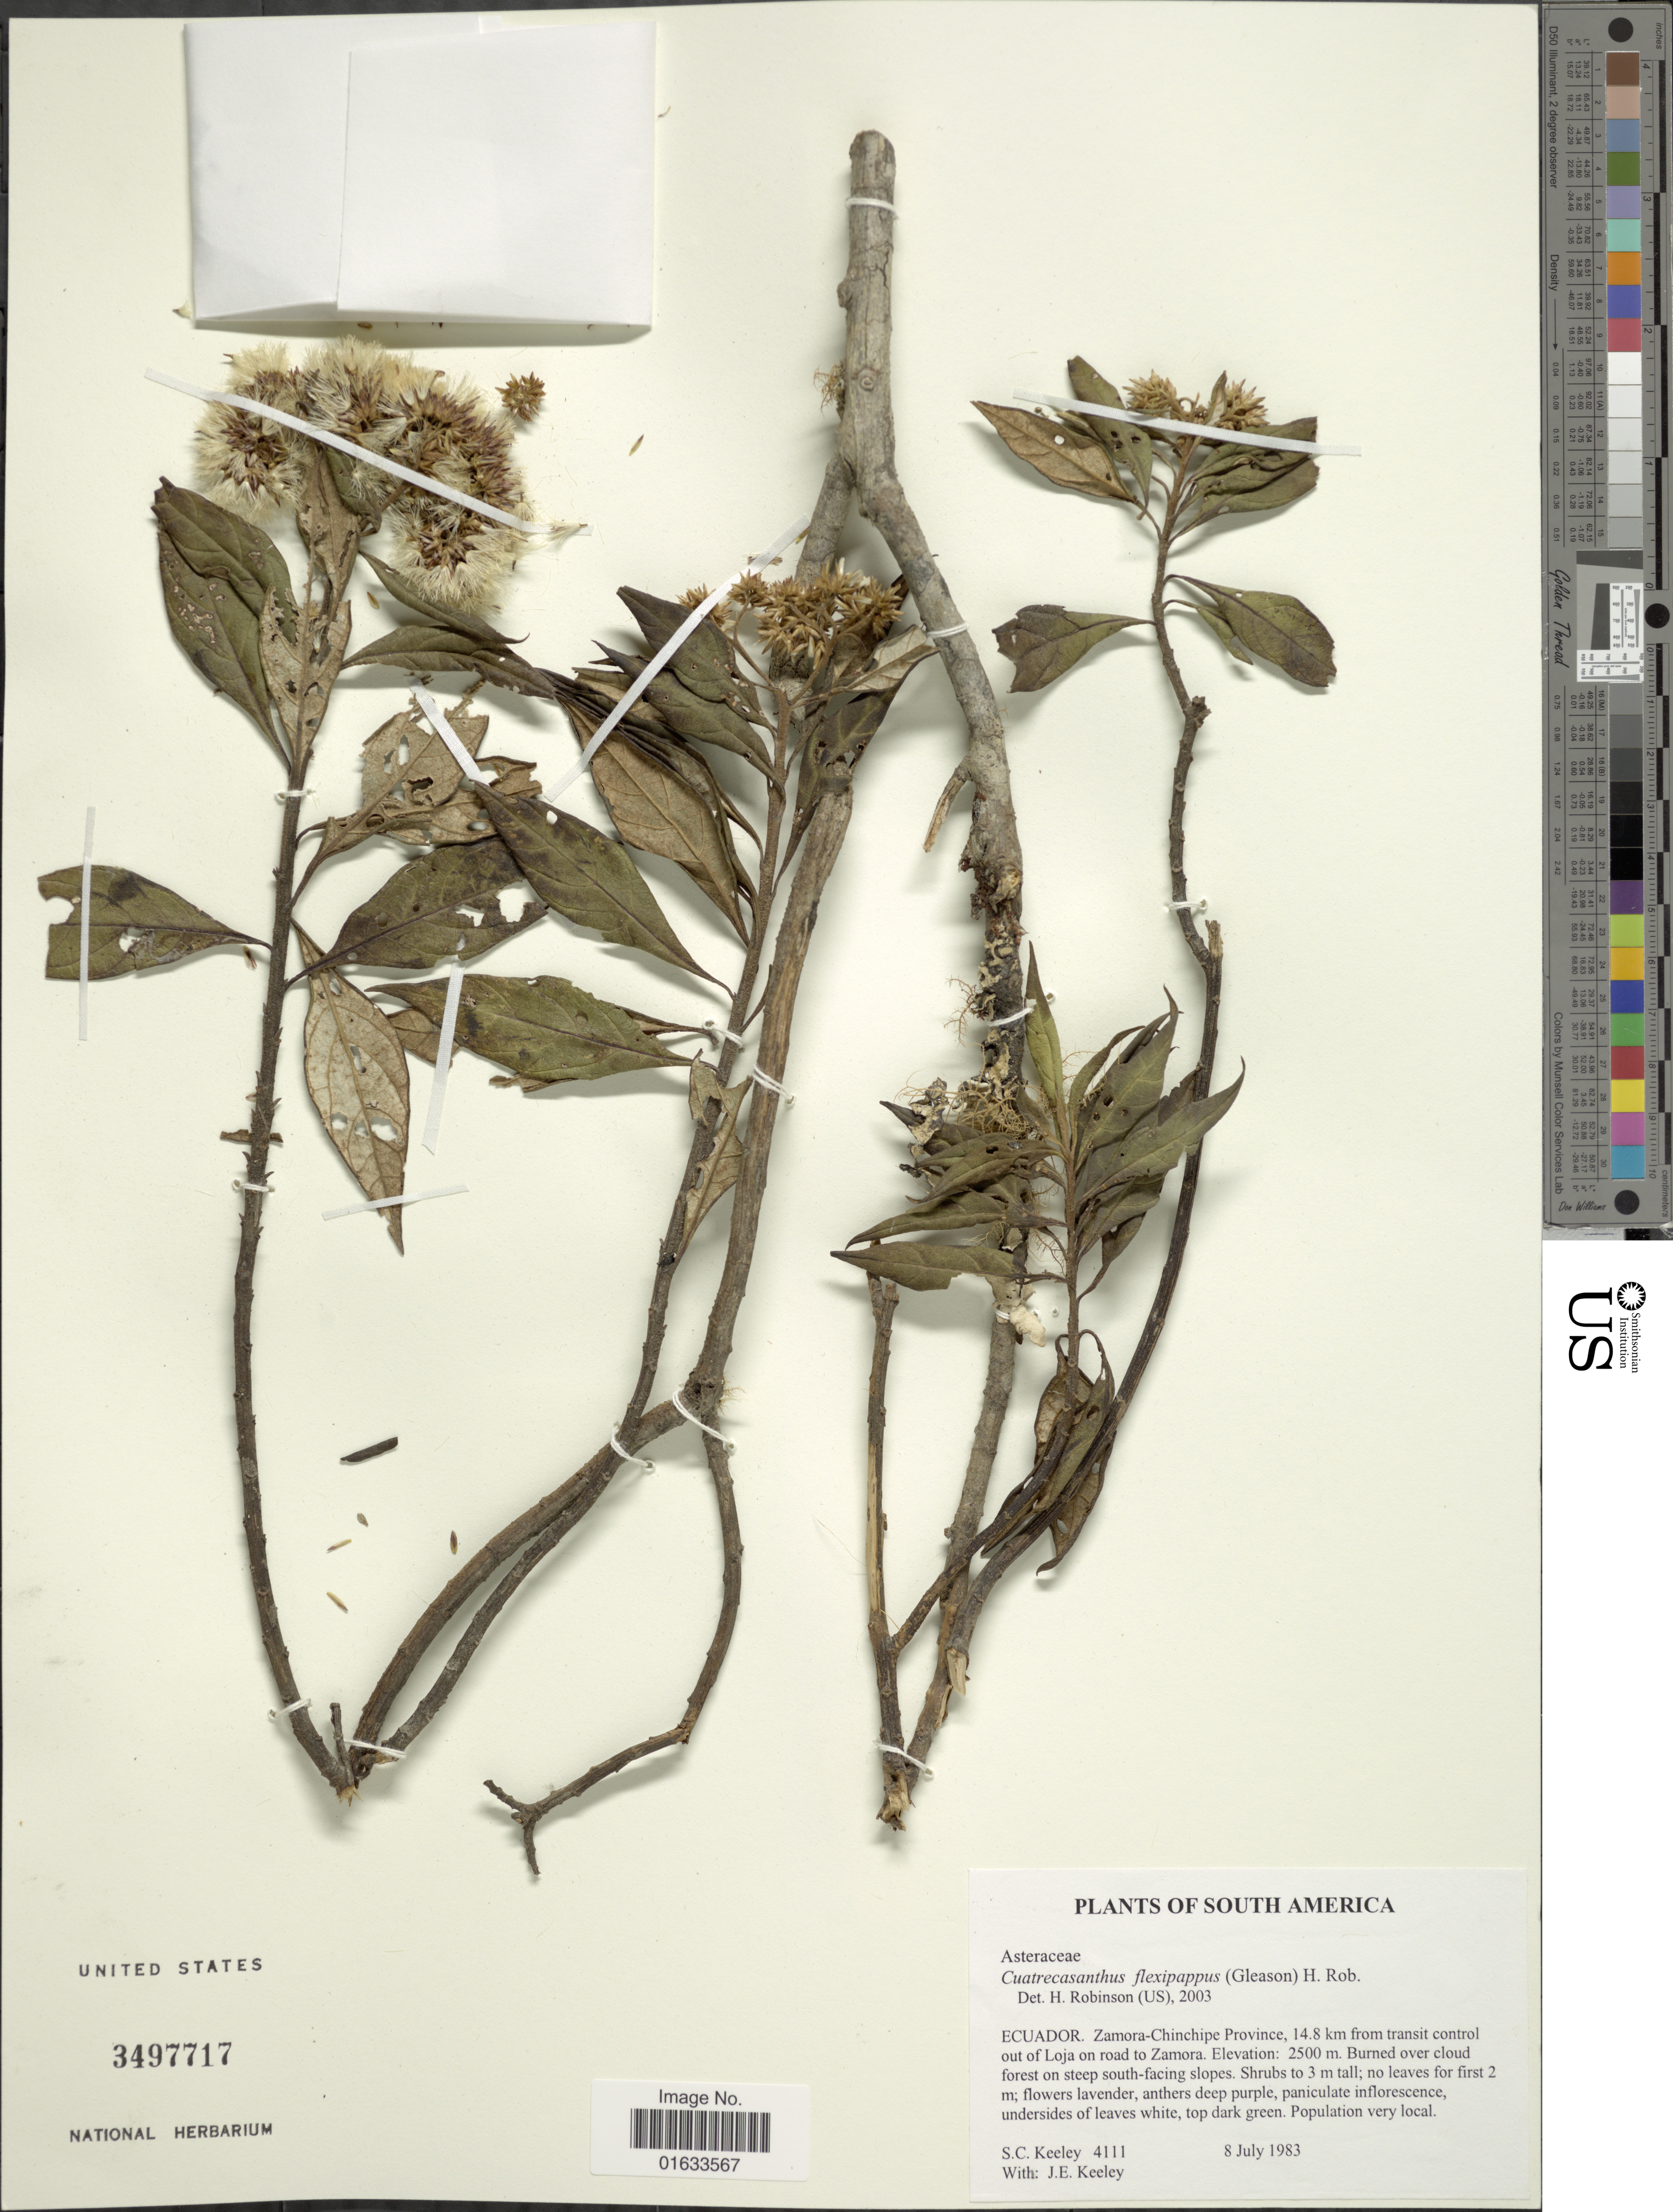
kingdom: Plantae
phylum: Tracheophyta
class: Magnoliopsida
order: Asterales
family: Asteraceae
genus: Cuatrecasanthus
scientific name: Cuatrecasanthus flexipappus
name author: (Gleason) H. Rob.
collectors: S. C. Keeley & J. E. Keeley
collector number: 4111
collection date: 1983-07-08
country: Ecuador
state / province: Zamora-Chinchipe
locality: Ecuador. Zamora-Chinchipe Province, 14.8 km from transit control out of Loja on road to Zamora.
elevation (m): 2500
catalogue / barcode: US 3497717